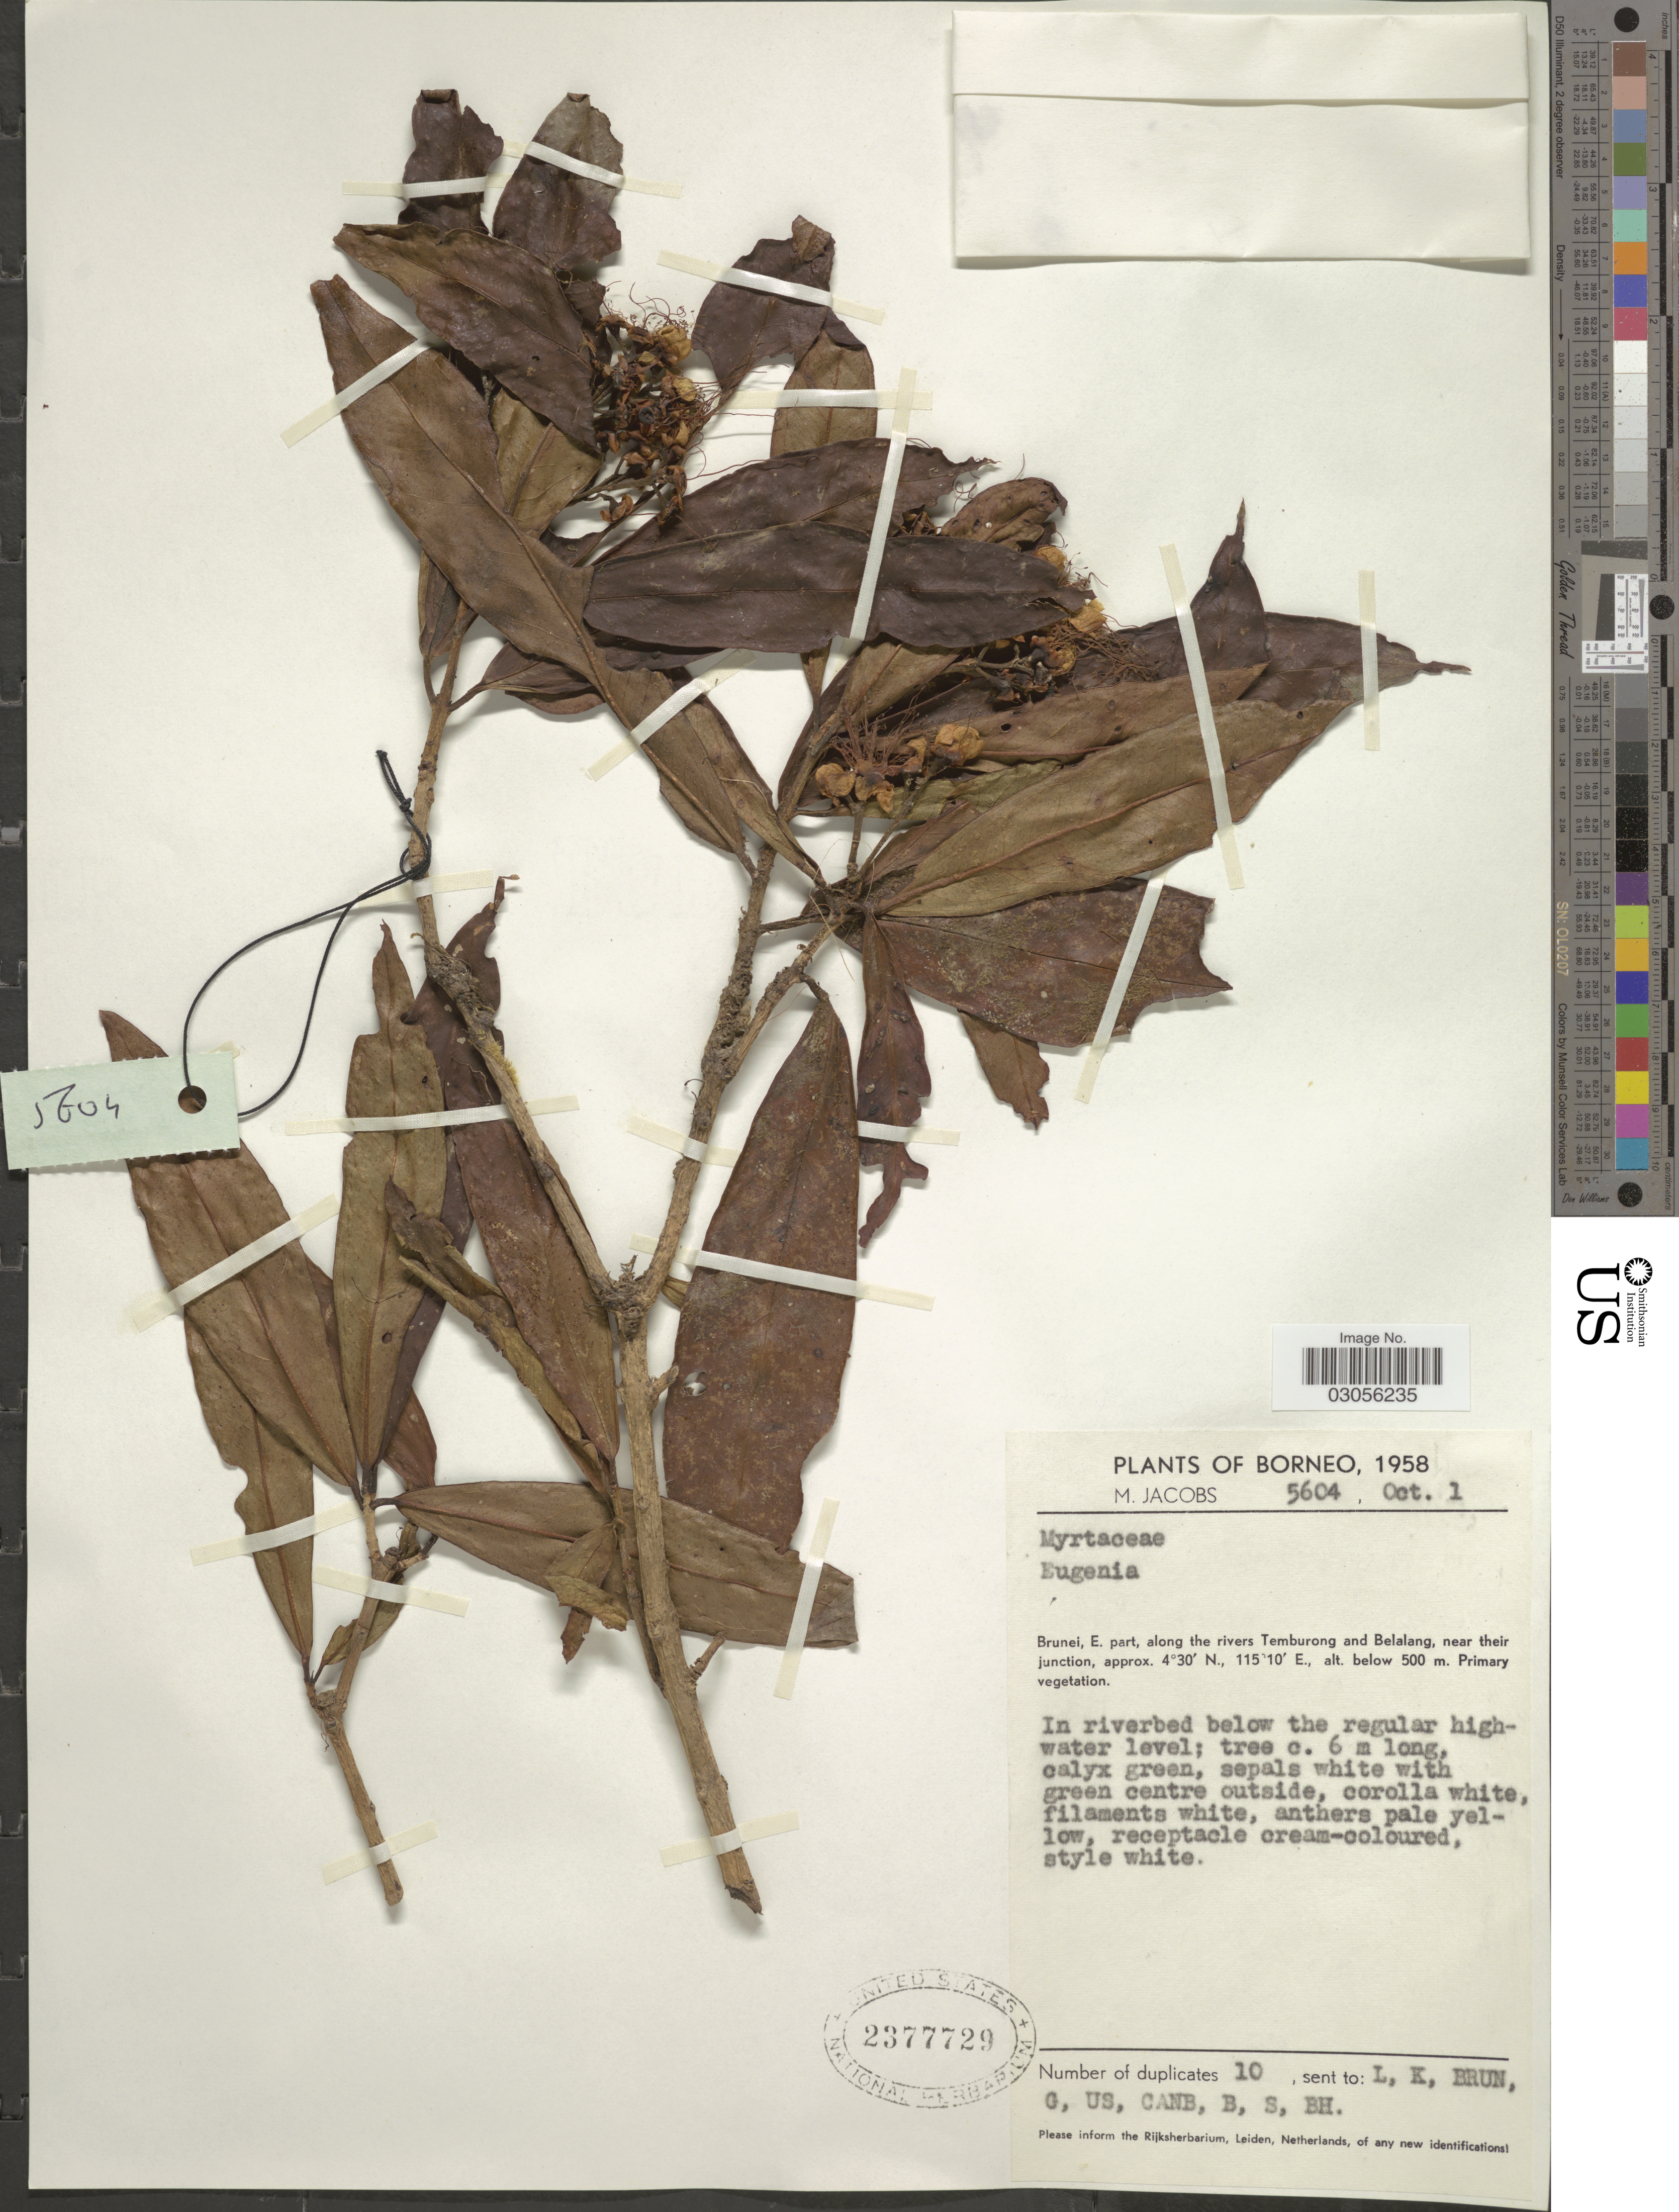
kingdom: Plantae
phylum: Tracheophyta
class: Magnoliopsida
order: Myrtales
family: Myrtaceae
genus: Syzygium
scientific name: Syzygium sp.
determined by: Strong, M. T., (US), Smithsonian Institution - National Museum of Natural History (UNITED STATES)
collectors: M. Jacobs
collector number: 5604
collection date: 1958-10-01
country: Brunei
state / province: Brunei and Muara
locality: Brunei, E. part, along the rivers Temburong and Belalang, near their junction.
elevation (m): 500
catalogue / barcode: US 2377729